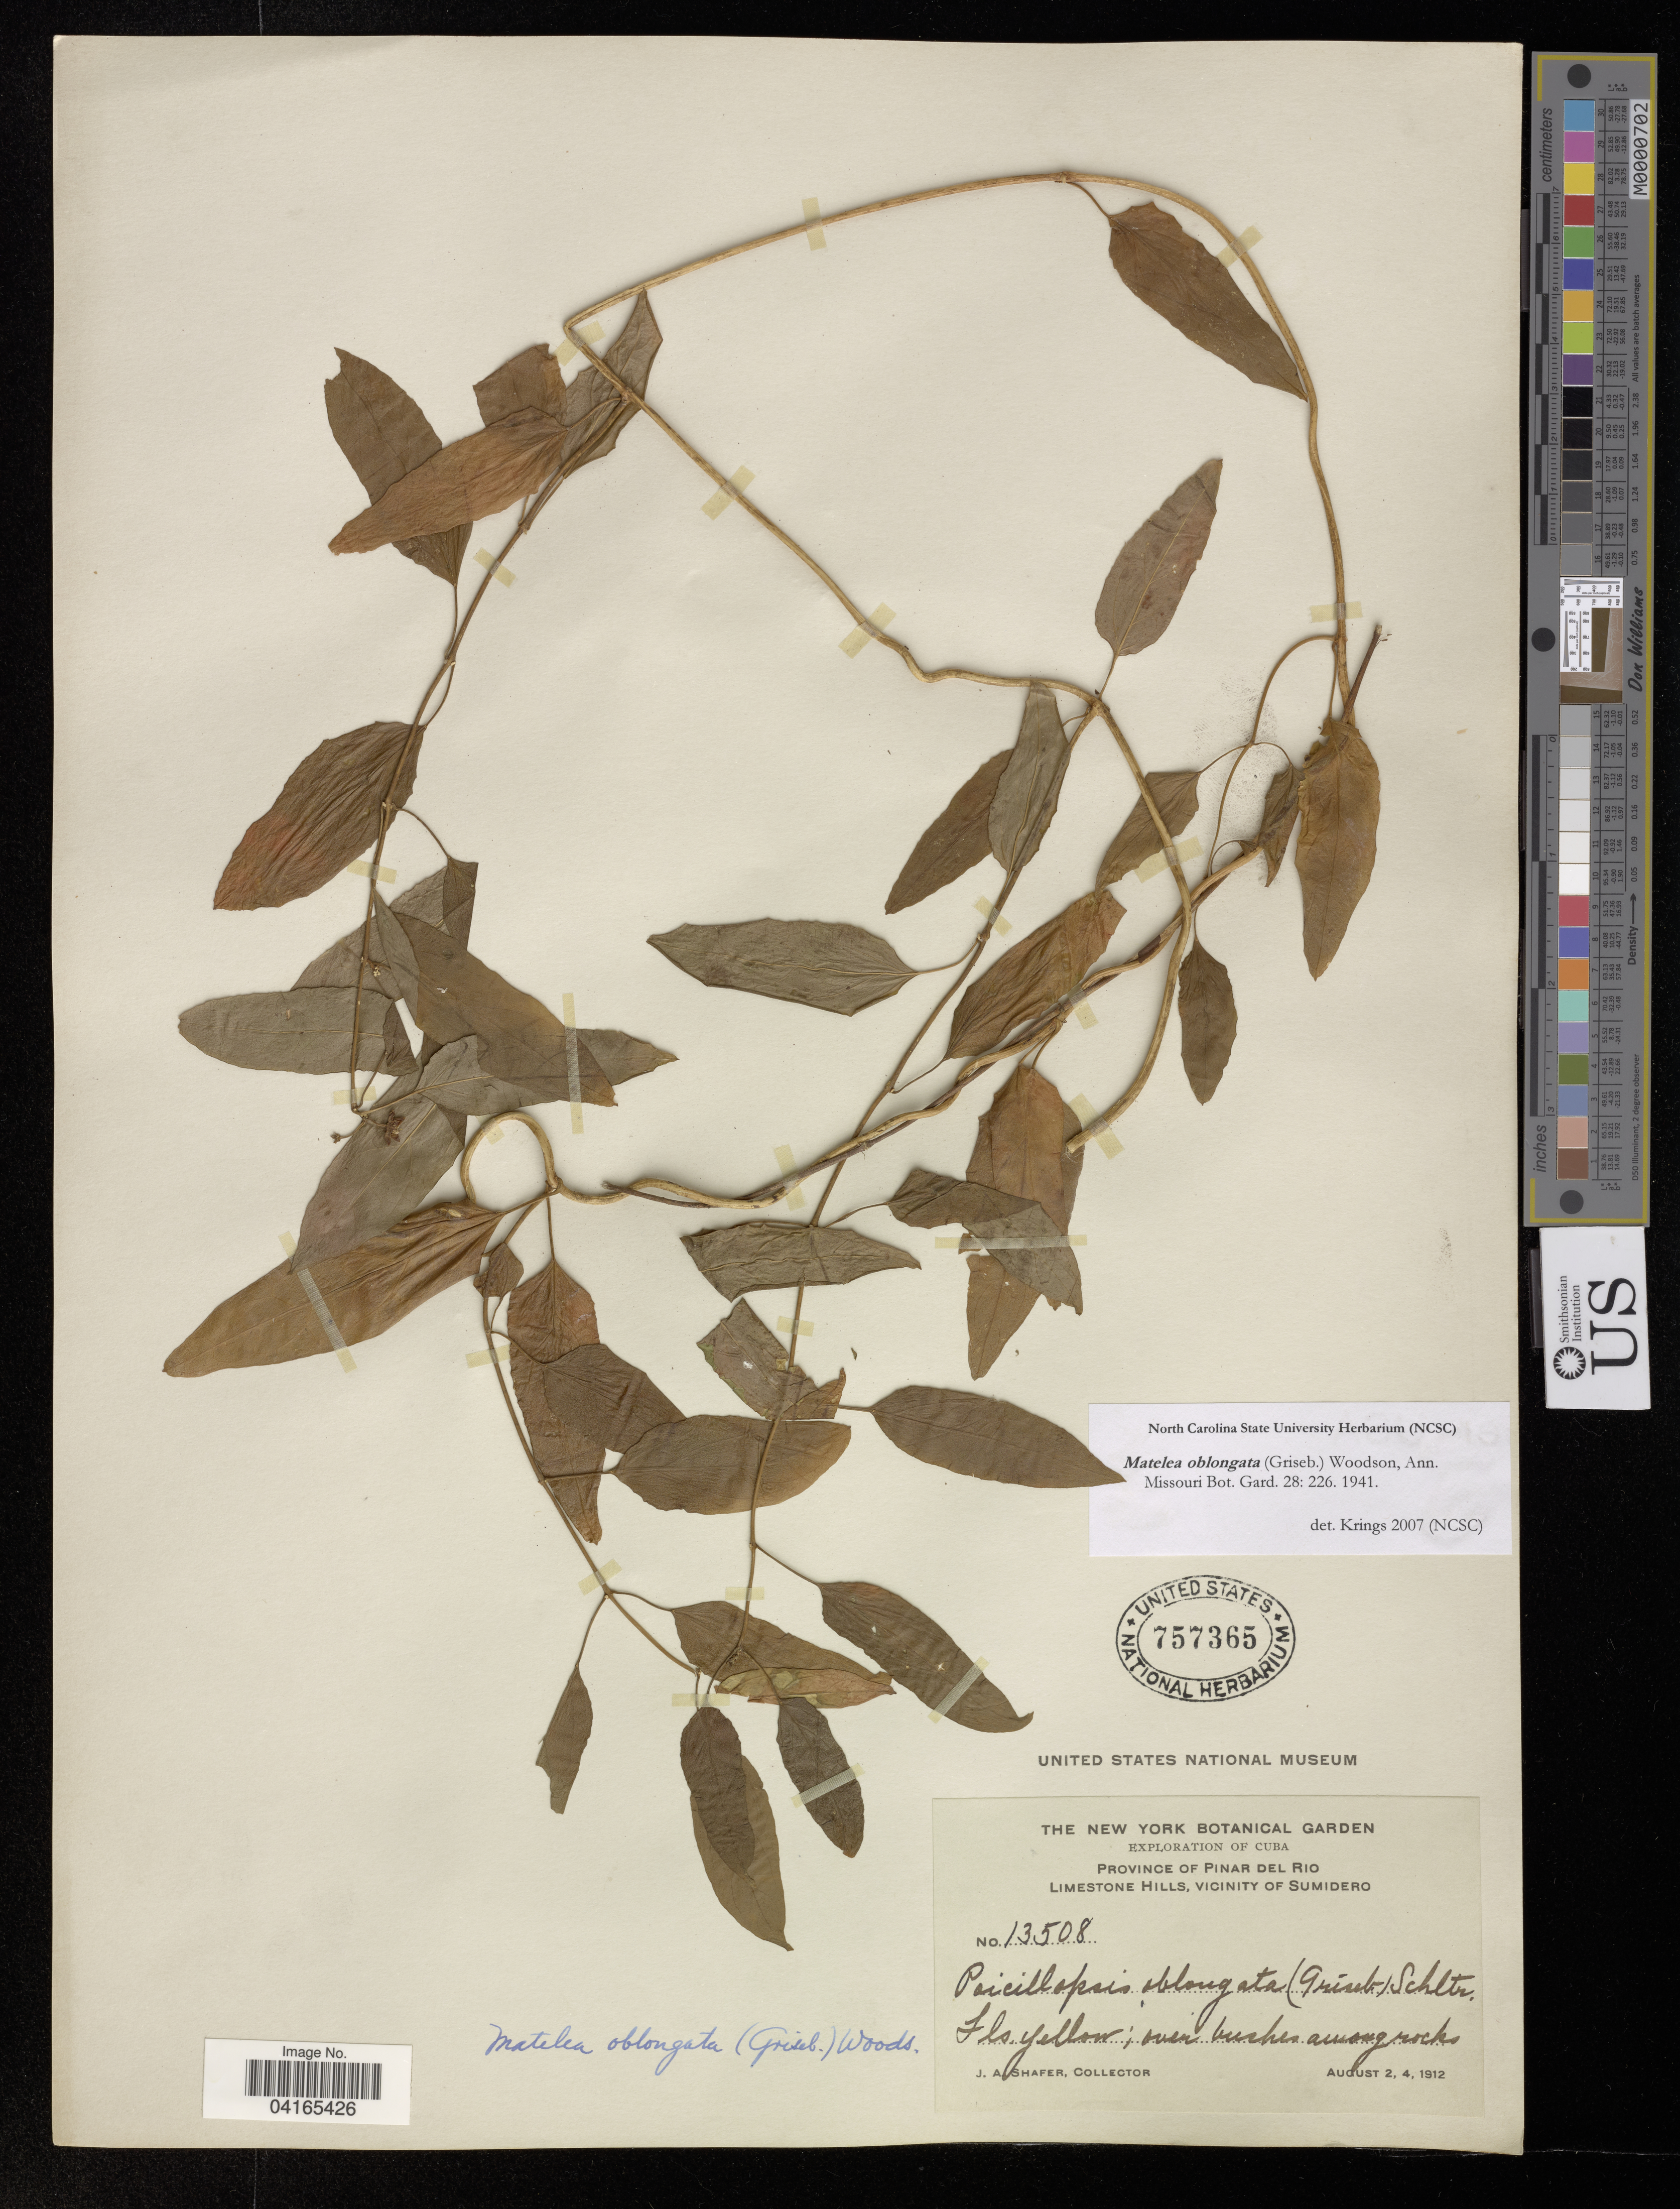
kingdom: Plantae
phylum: Tracheophyta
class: Magnoliopsida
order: Gentianales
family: Apocynaceae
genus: Matelea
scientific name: Matelea oblongata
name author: (Griseb.) Woodson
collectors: J. A. Shafer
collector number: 13508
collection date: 1912-08-02/1912-08-04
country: Cuba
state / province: Pinar del Río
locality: Province of Pinar del Rio. Limestone Hills, Vicinity of Sumidero.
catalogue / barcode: US 757365